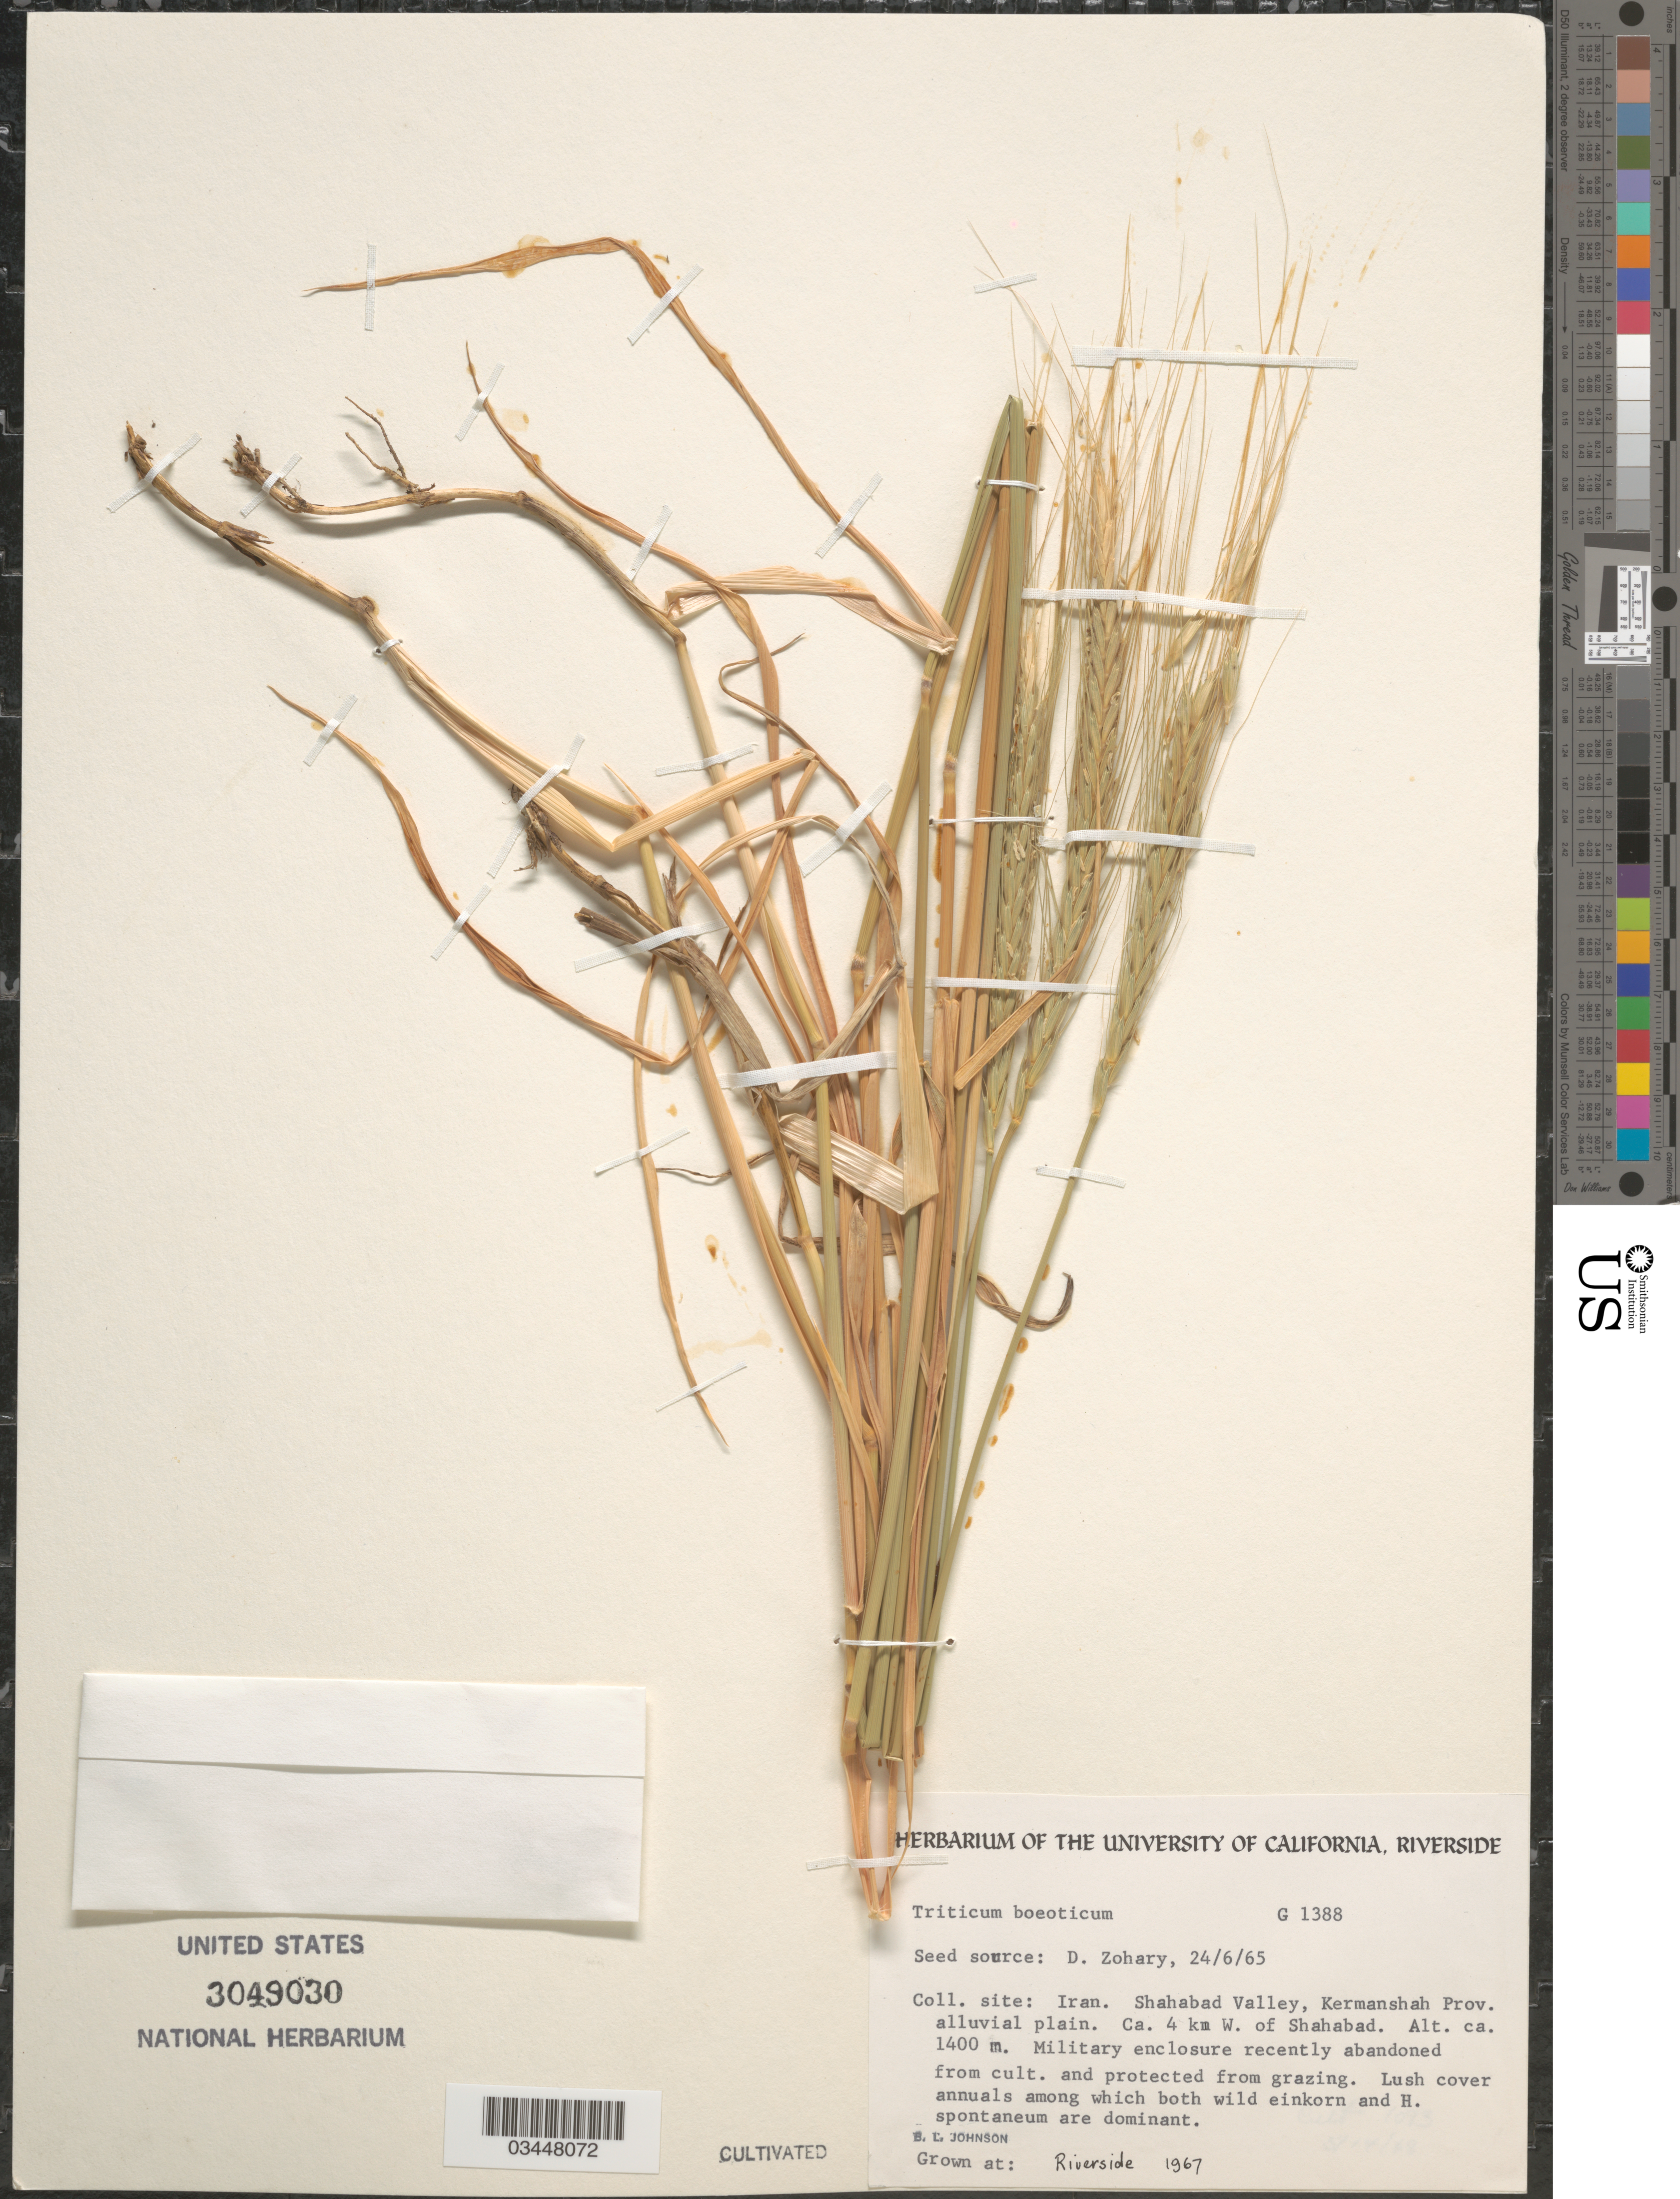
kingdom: Plantae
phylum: Tracheophyta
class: Liliopsida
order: Poales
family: Poaceae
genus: Triticum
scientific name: Triticum boeoticum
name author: Boiss.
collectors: ex herb. Univ. of California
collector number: G1388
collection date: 1967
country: United States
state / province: California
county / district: Riverside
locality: Riverside.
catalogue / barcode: US 3049030